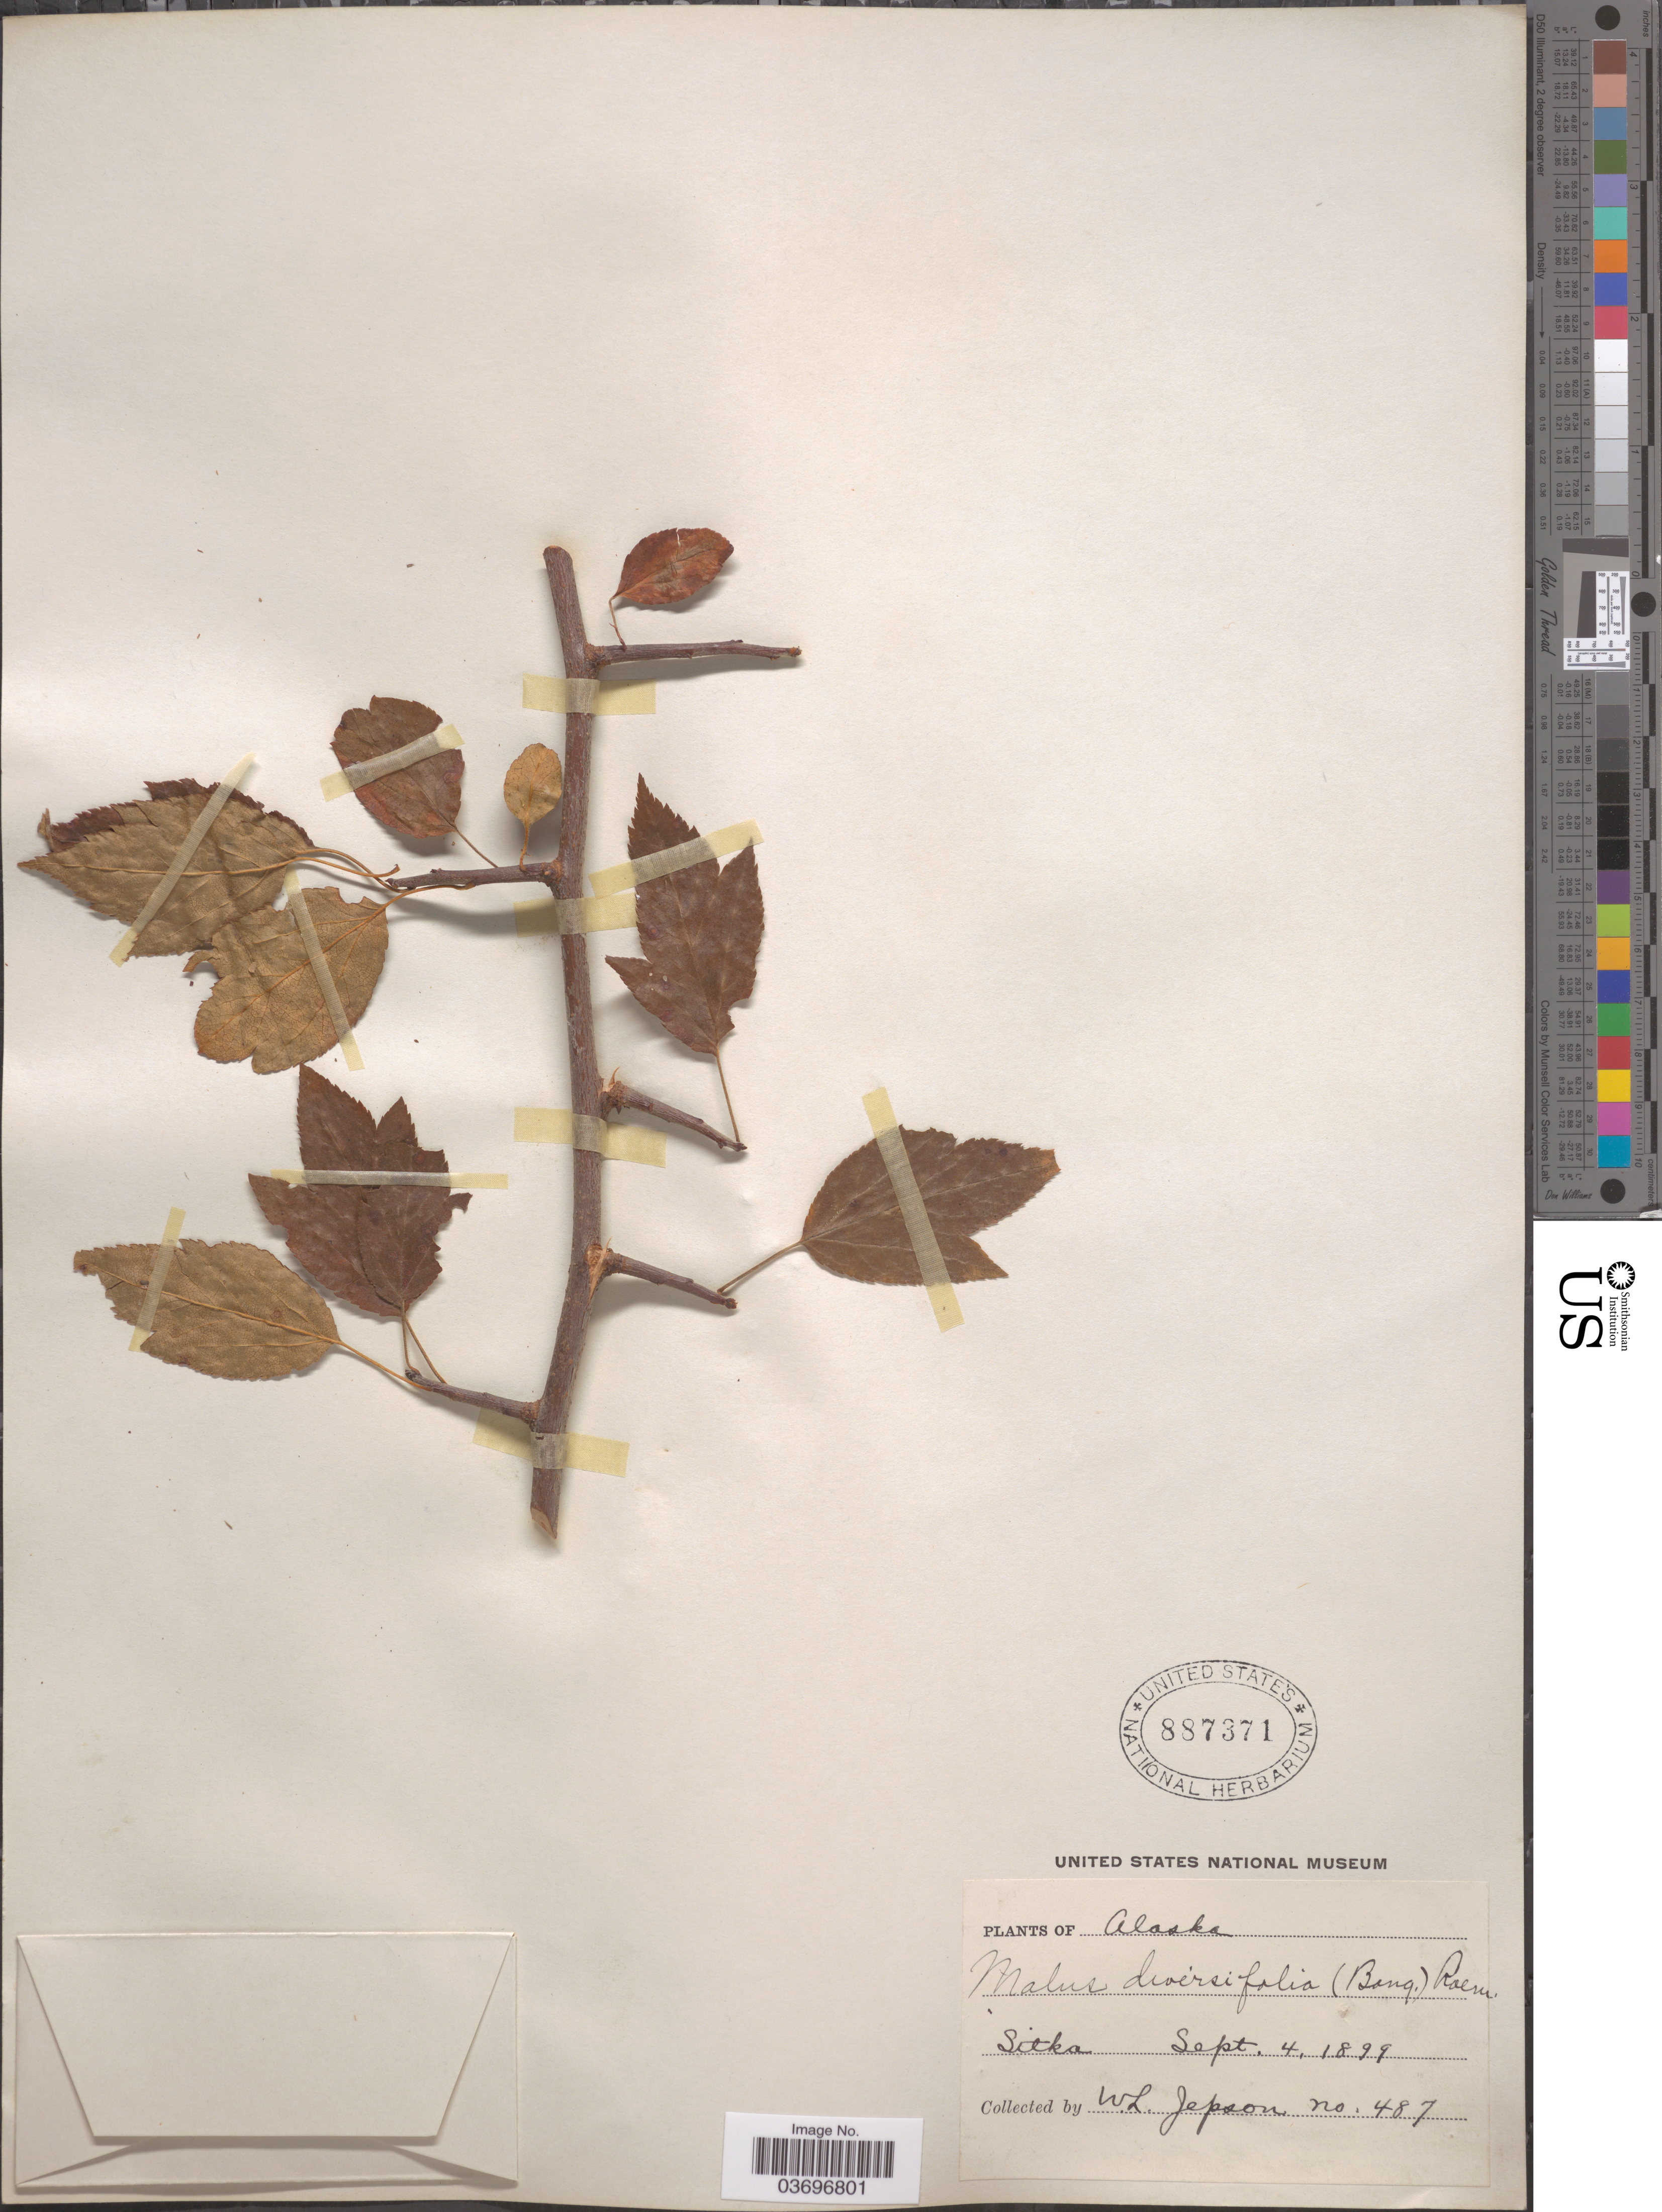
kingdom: Plantae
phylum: Tracheophyta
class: Magnoliopsida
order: Rosales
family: Rosaceae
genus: Malus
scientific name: Malus diversifolia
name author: (Bong.) M. Roem.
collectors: W. L. Jepson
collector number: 487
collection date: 1899-09-04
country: United States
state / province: Alaska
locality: Sitka.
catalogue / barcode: US 887371